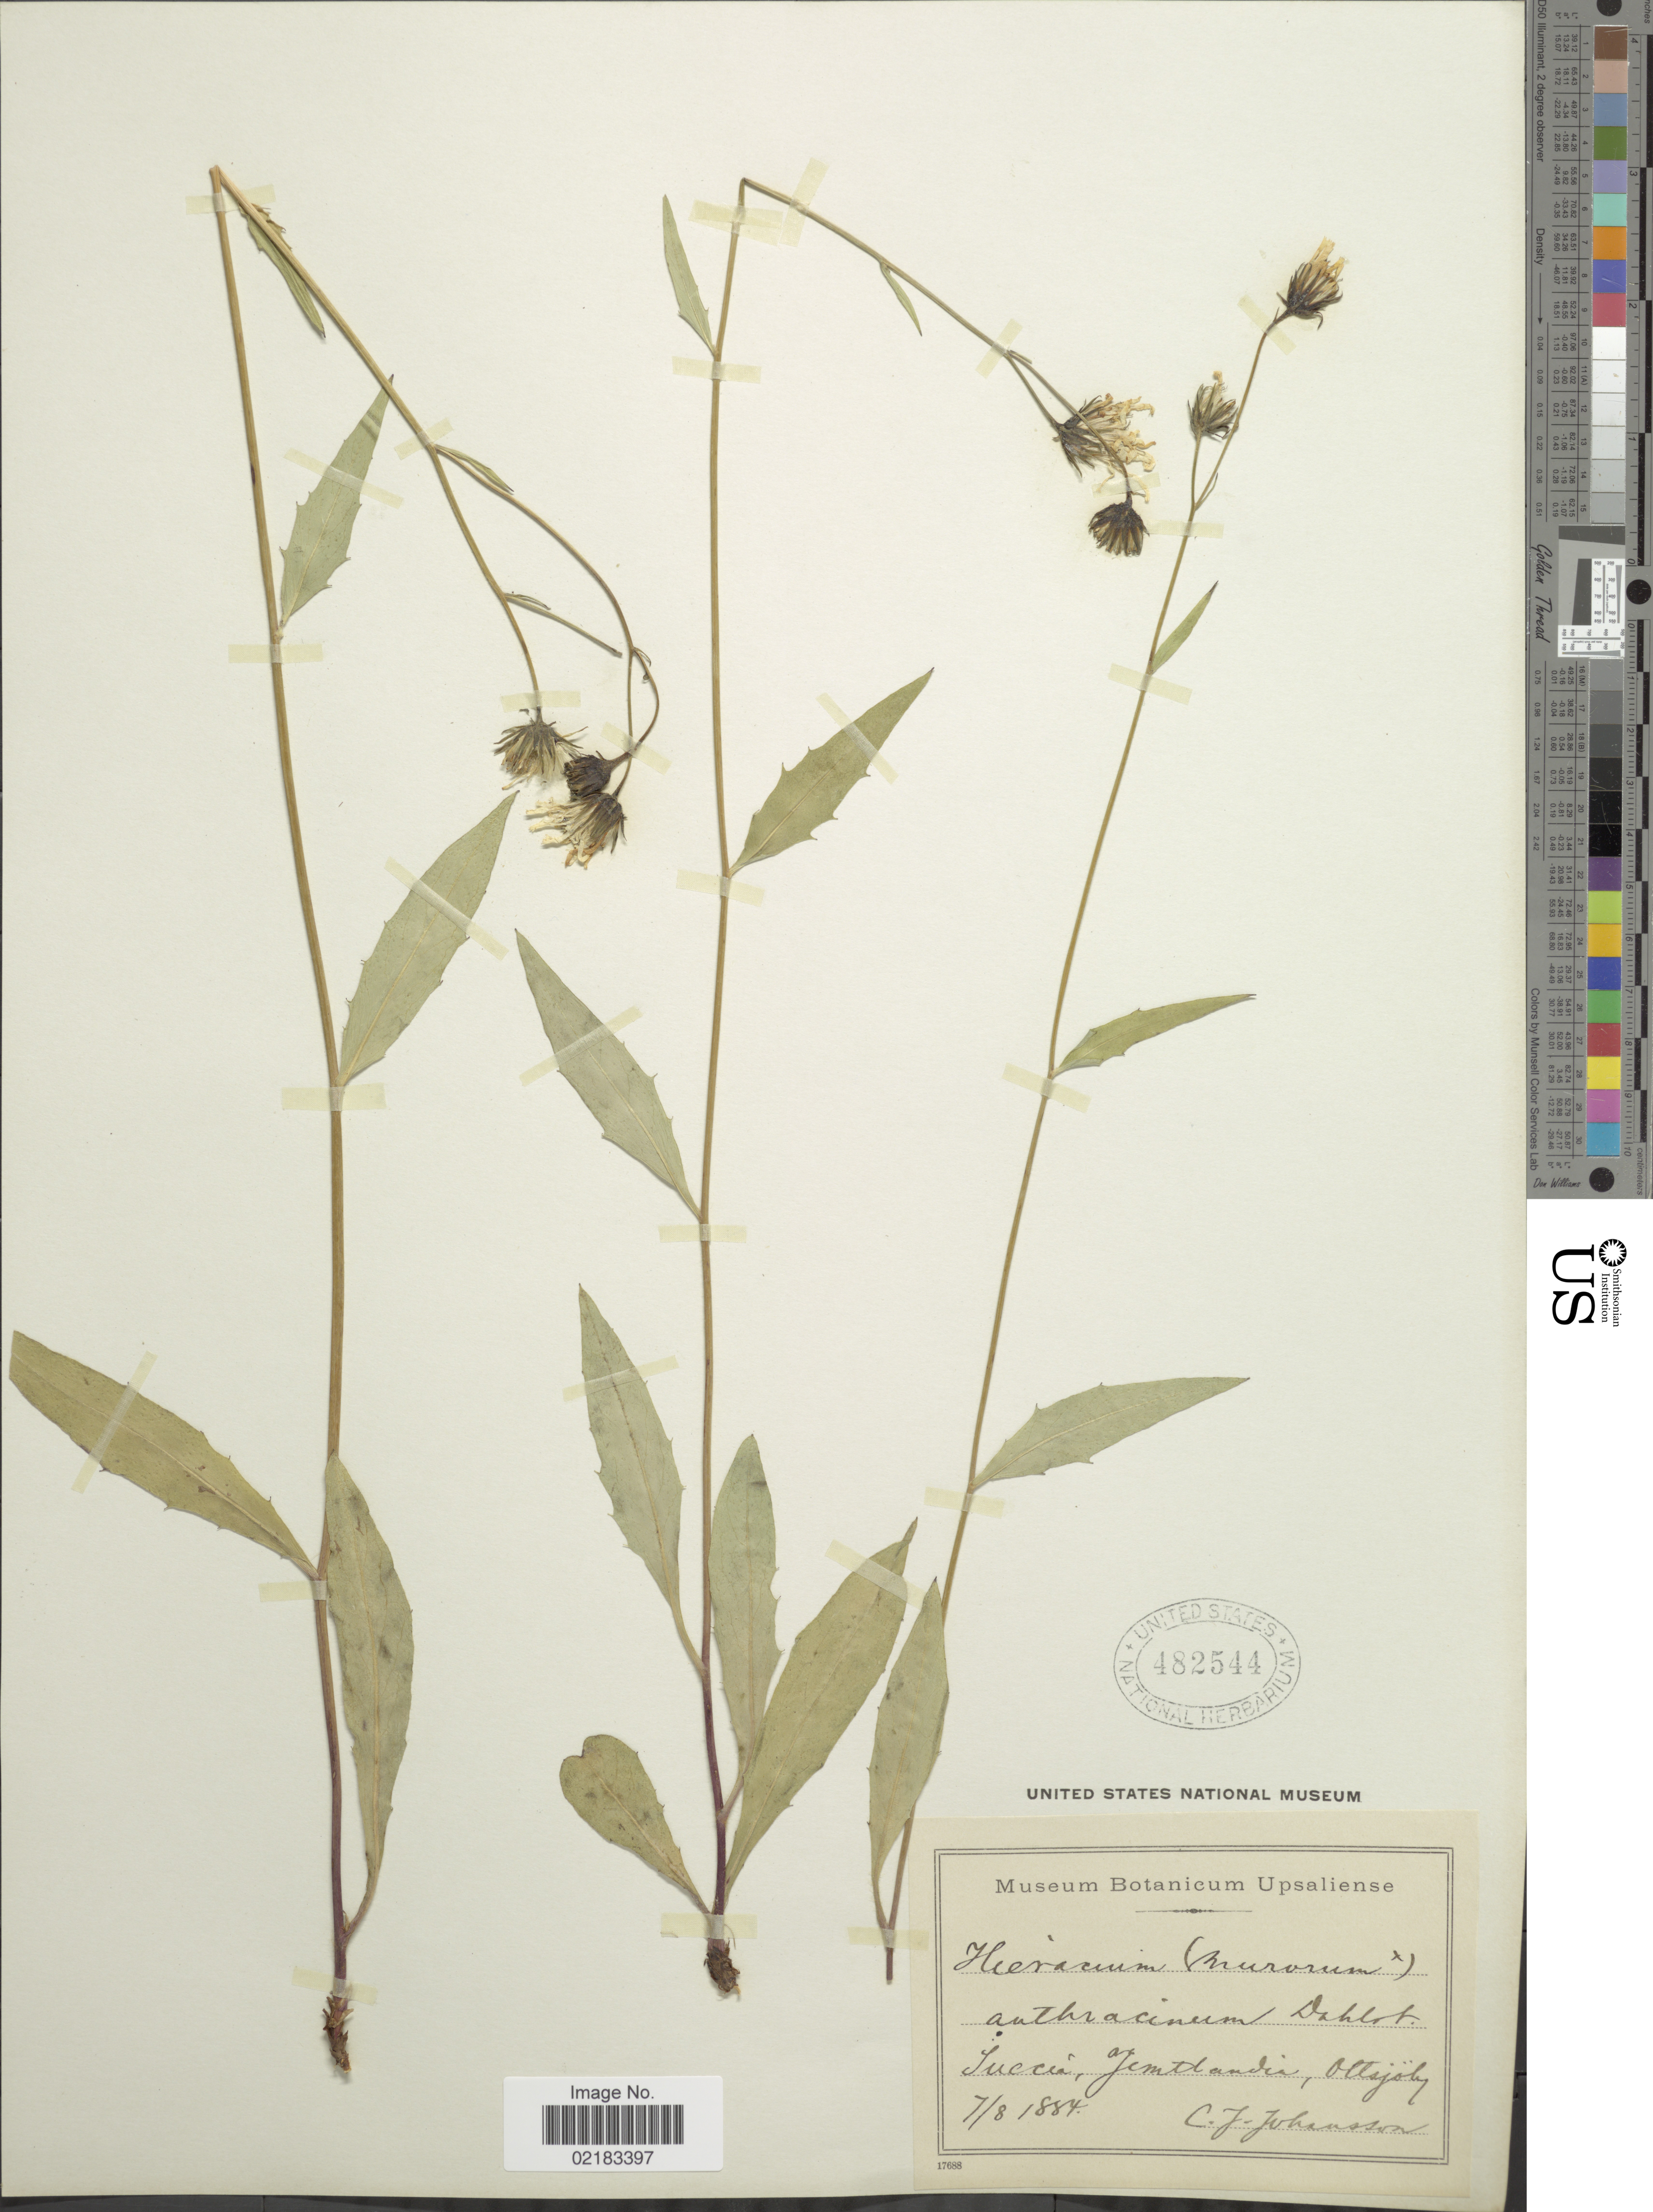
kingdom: Plantae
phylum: Tracheophyta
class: Magnoliopsida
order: Asterales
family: Asteraceae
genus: Hieracium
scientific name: Hieracium murorum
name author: L.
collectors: C. J. Johansson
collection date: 1884-08-07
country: Sweden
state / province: Jämtland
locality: Suecia: Jemtlandia, Ottsjoby [interpreted]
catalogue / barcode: US 482544